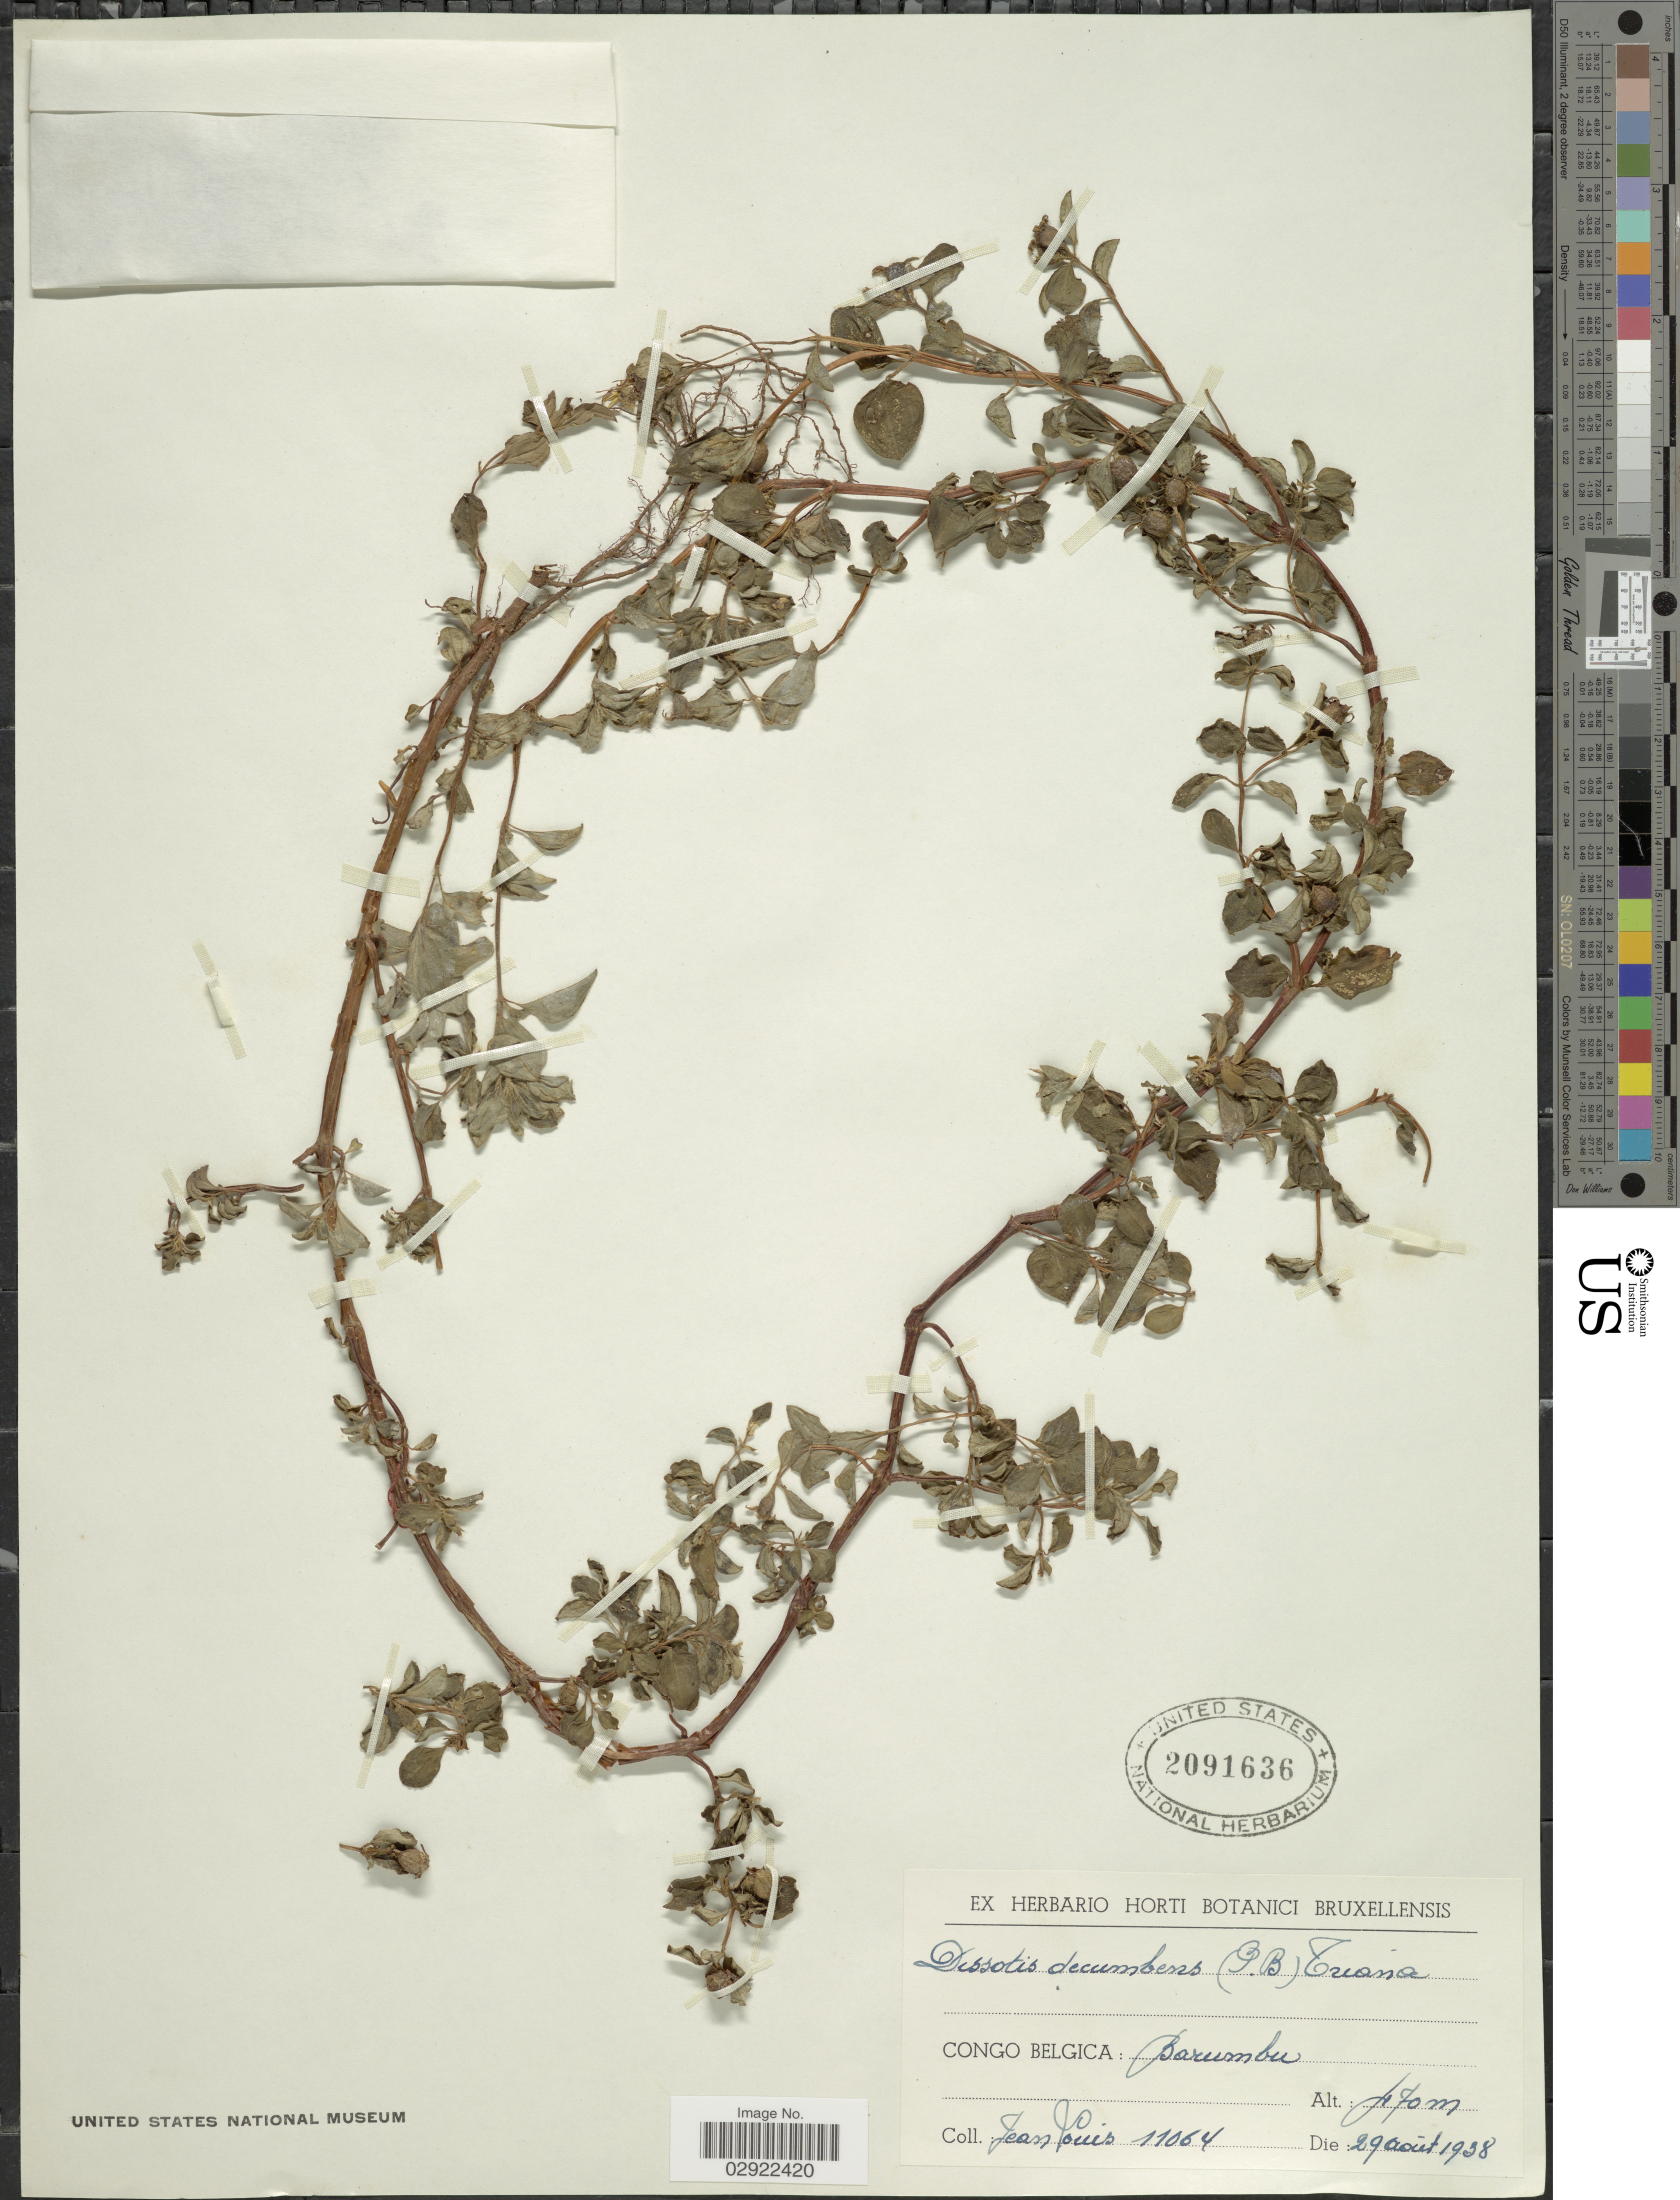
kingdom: Plantae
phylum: Tracheophyta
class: Magnoliopsida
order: Myrtales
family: Melastomataceae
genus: Heterotis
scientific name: Heterotis decumbens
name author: (P. Beauv.) Jacq.-Fél.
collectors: J. Louis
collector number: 10064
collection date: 1938-08-29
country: Congo, Democratic Republic of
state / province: Kinshasa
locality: Congo Belgica: Barumbu.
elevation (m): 470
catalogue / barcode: US 2091636